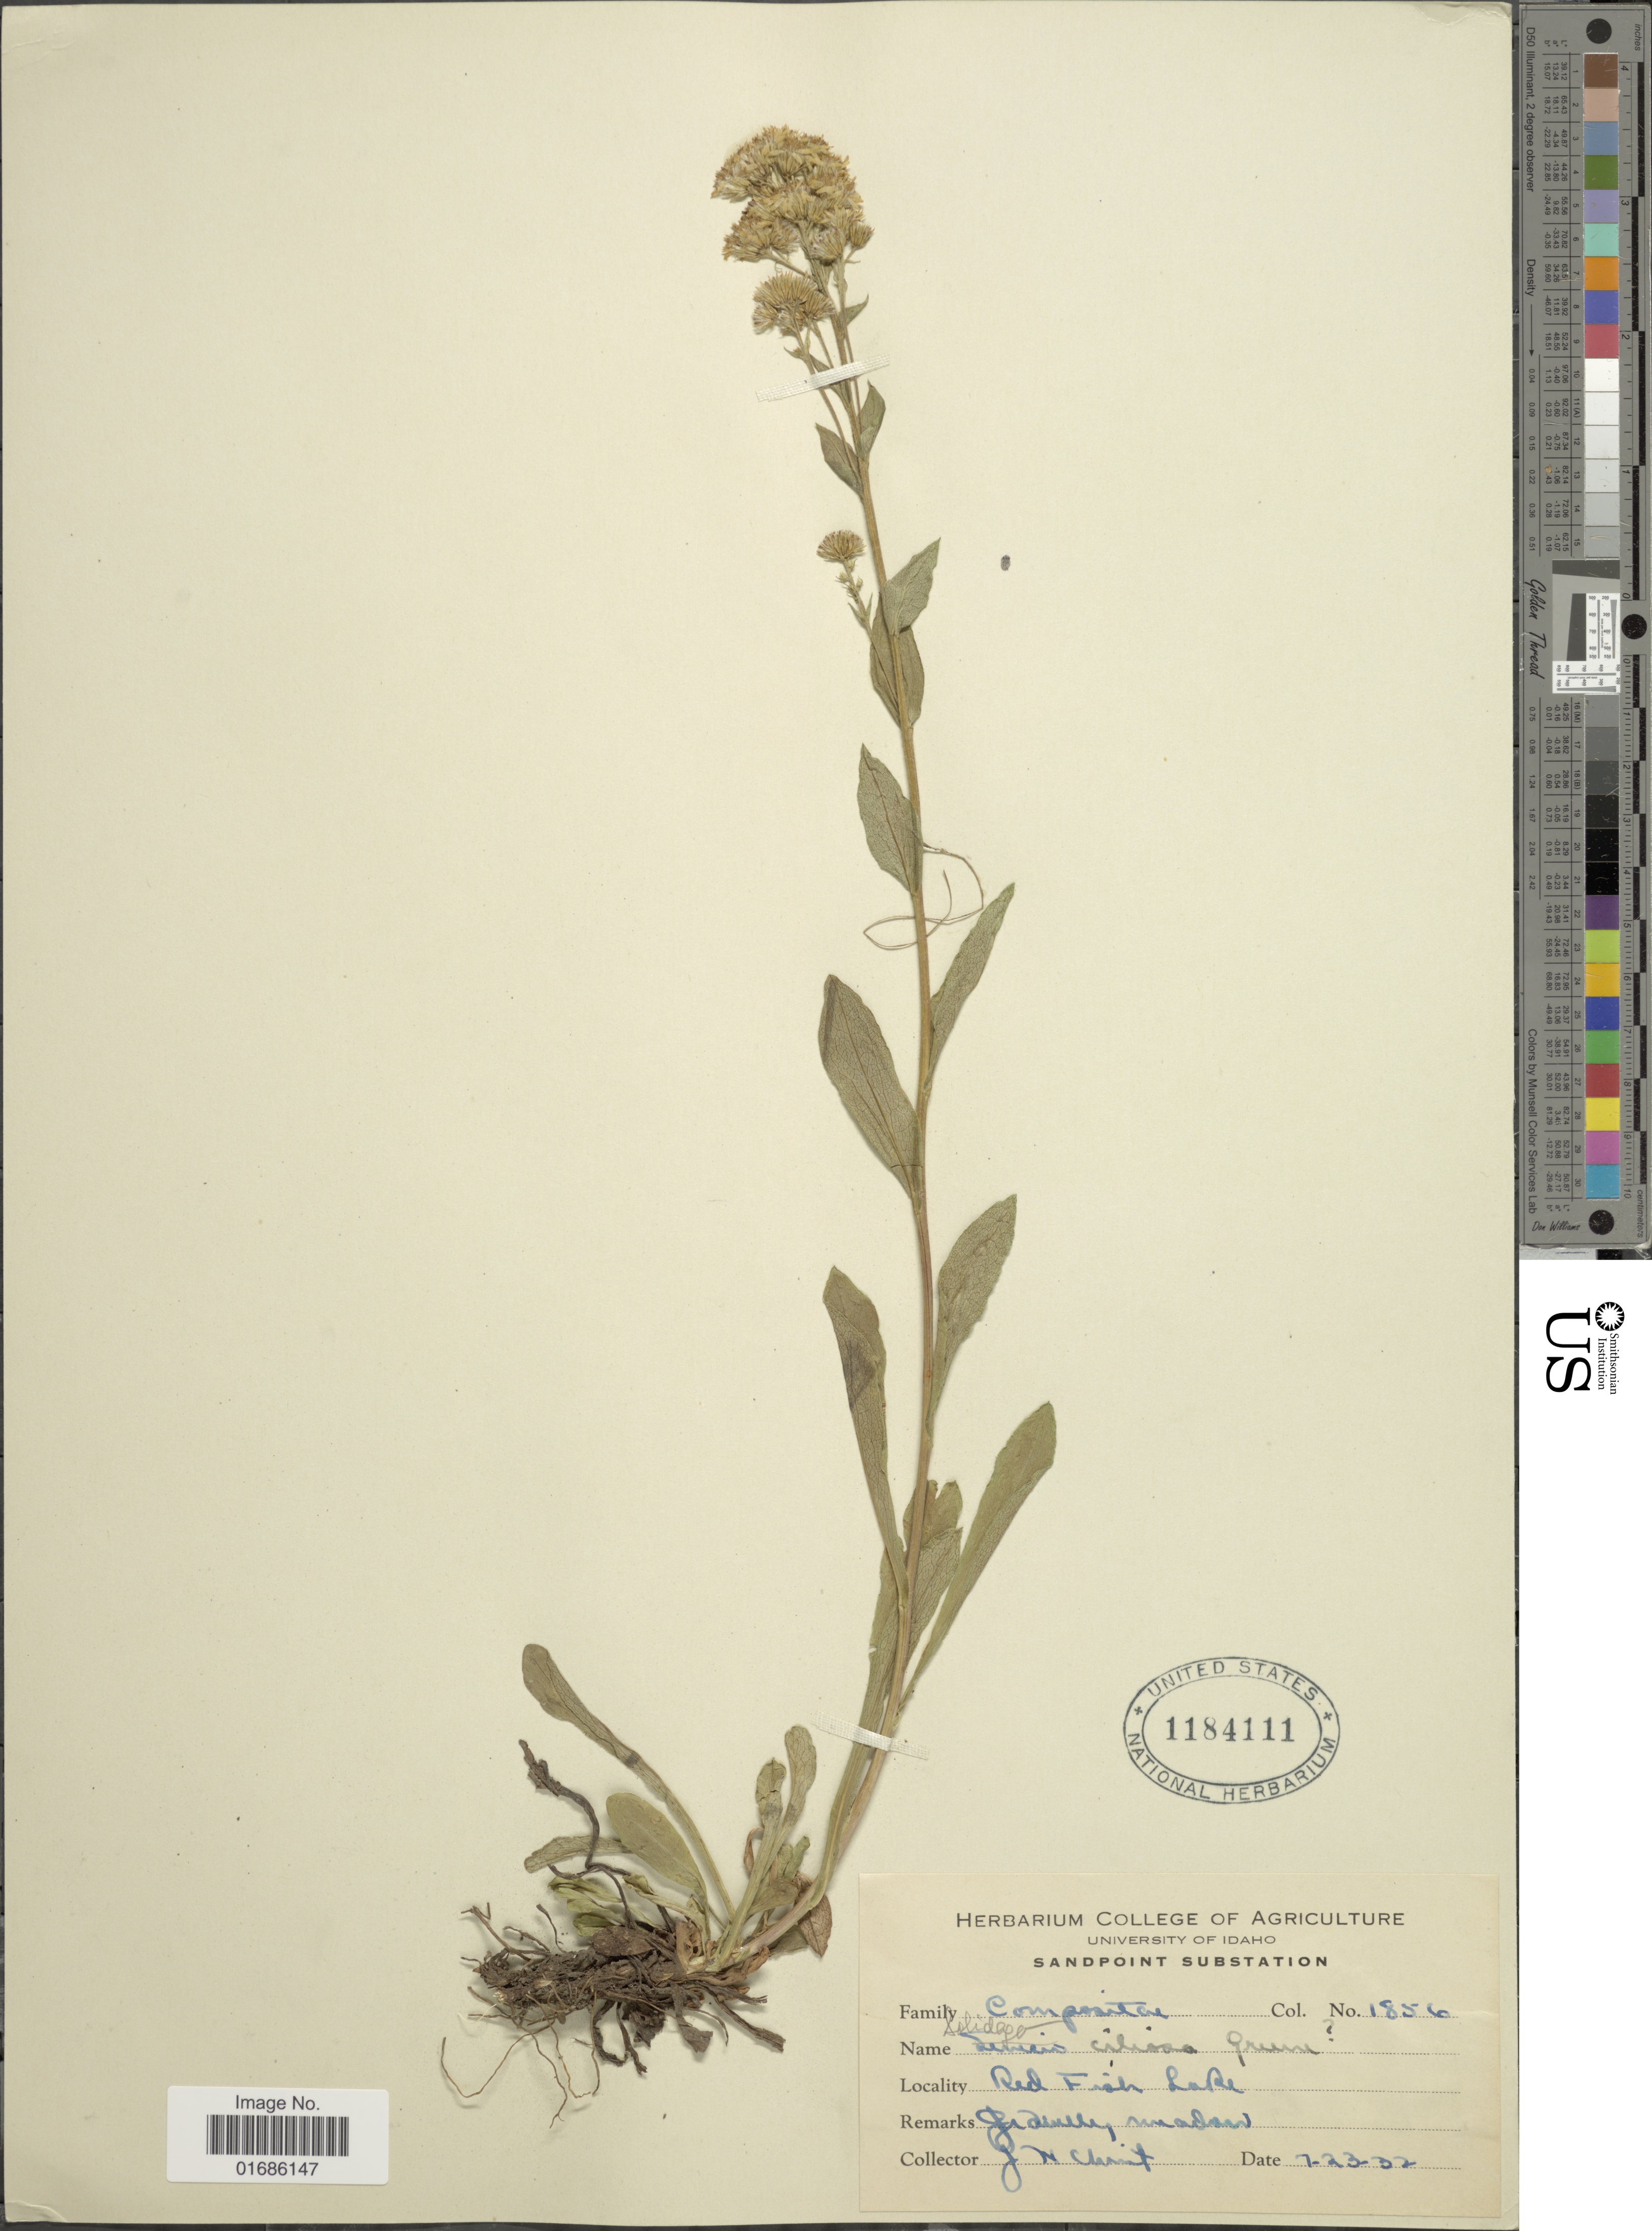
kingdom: Plantae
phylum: Tracheophyta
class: Magnoliopsida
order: Asterales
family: Asteraceae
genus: Solidago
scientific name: Solidago ciliosa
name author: Greene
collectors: J. H. Christ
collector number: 1856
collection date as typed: Transcribed d/m/y: 23/7/32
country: United States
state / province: Wisconsin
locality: Red Fish Lake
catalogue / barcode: US 1184111